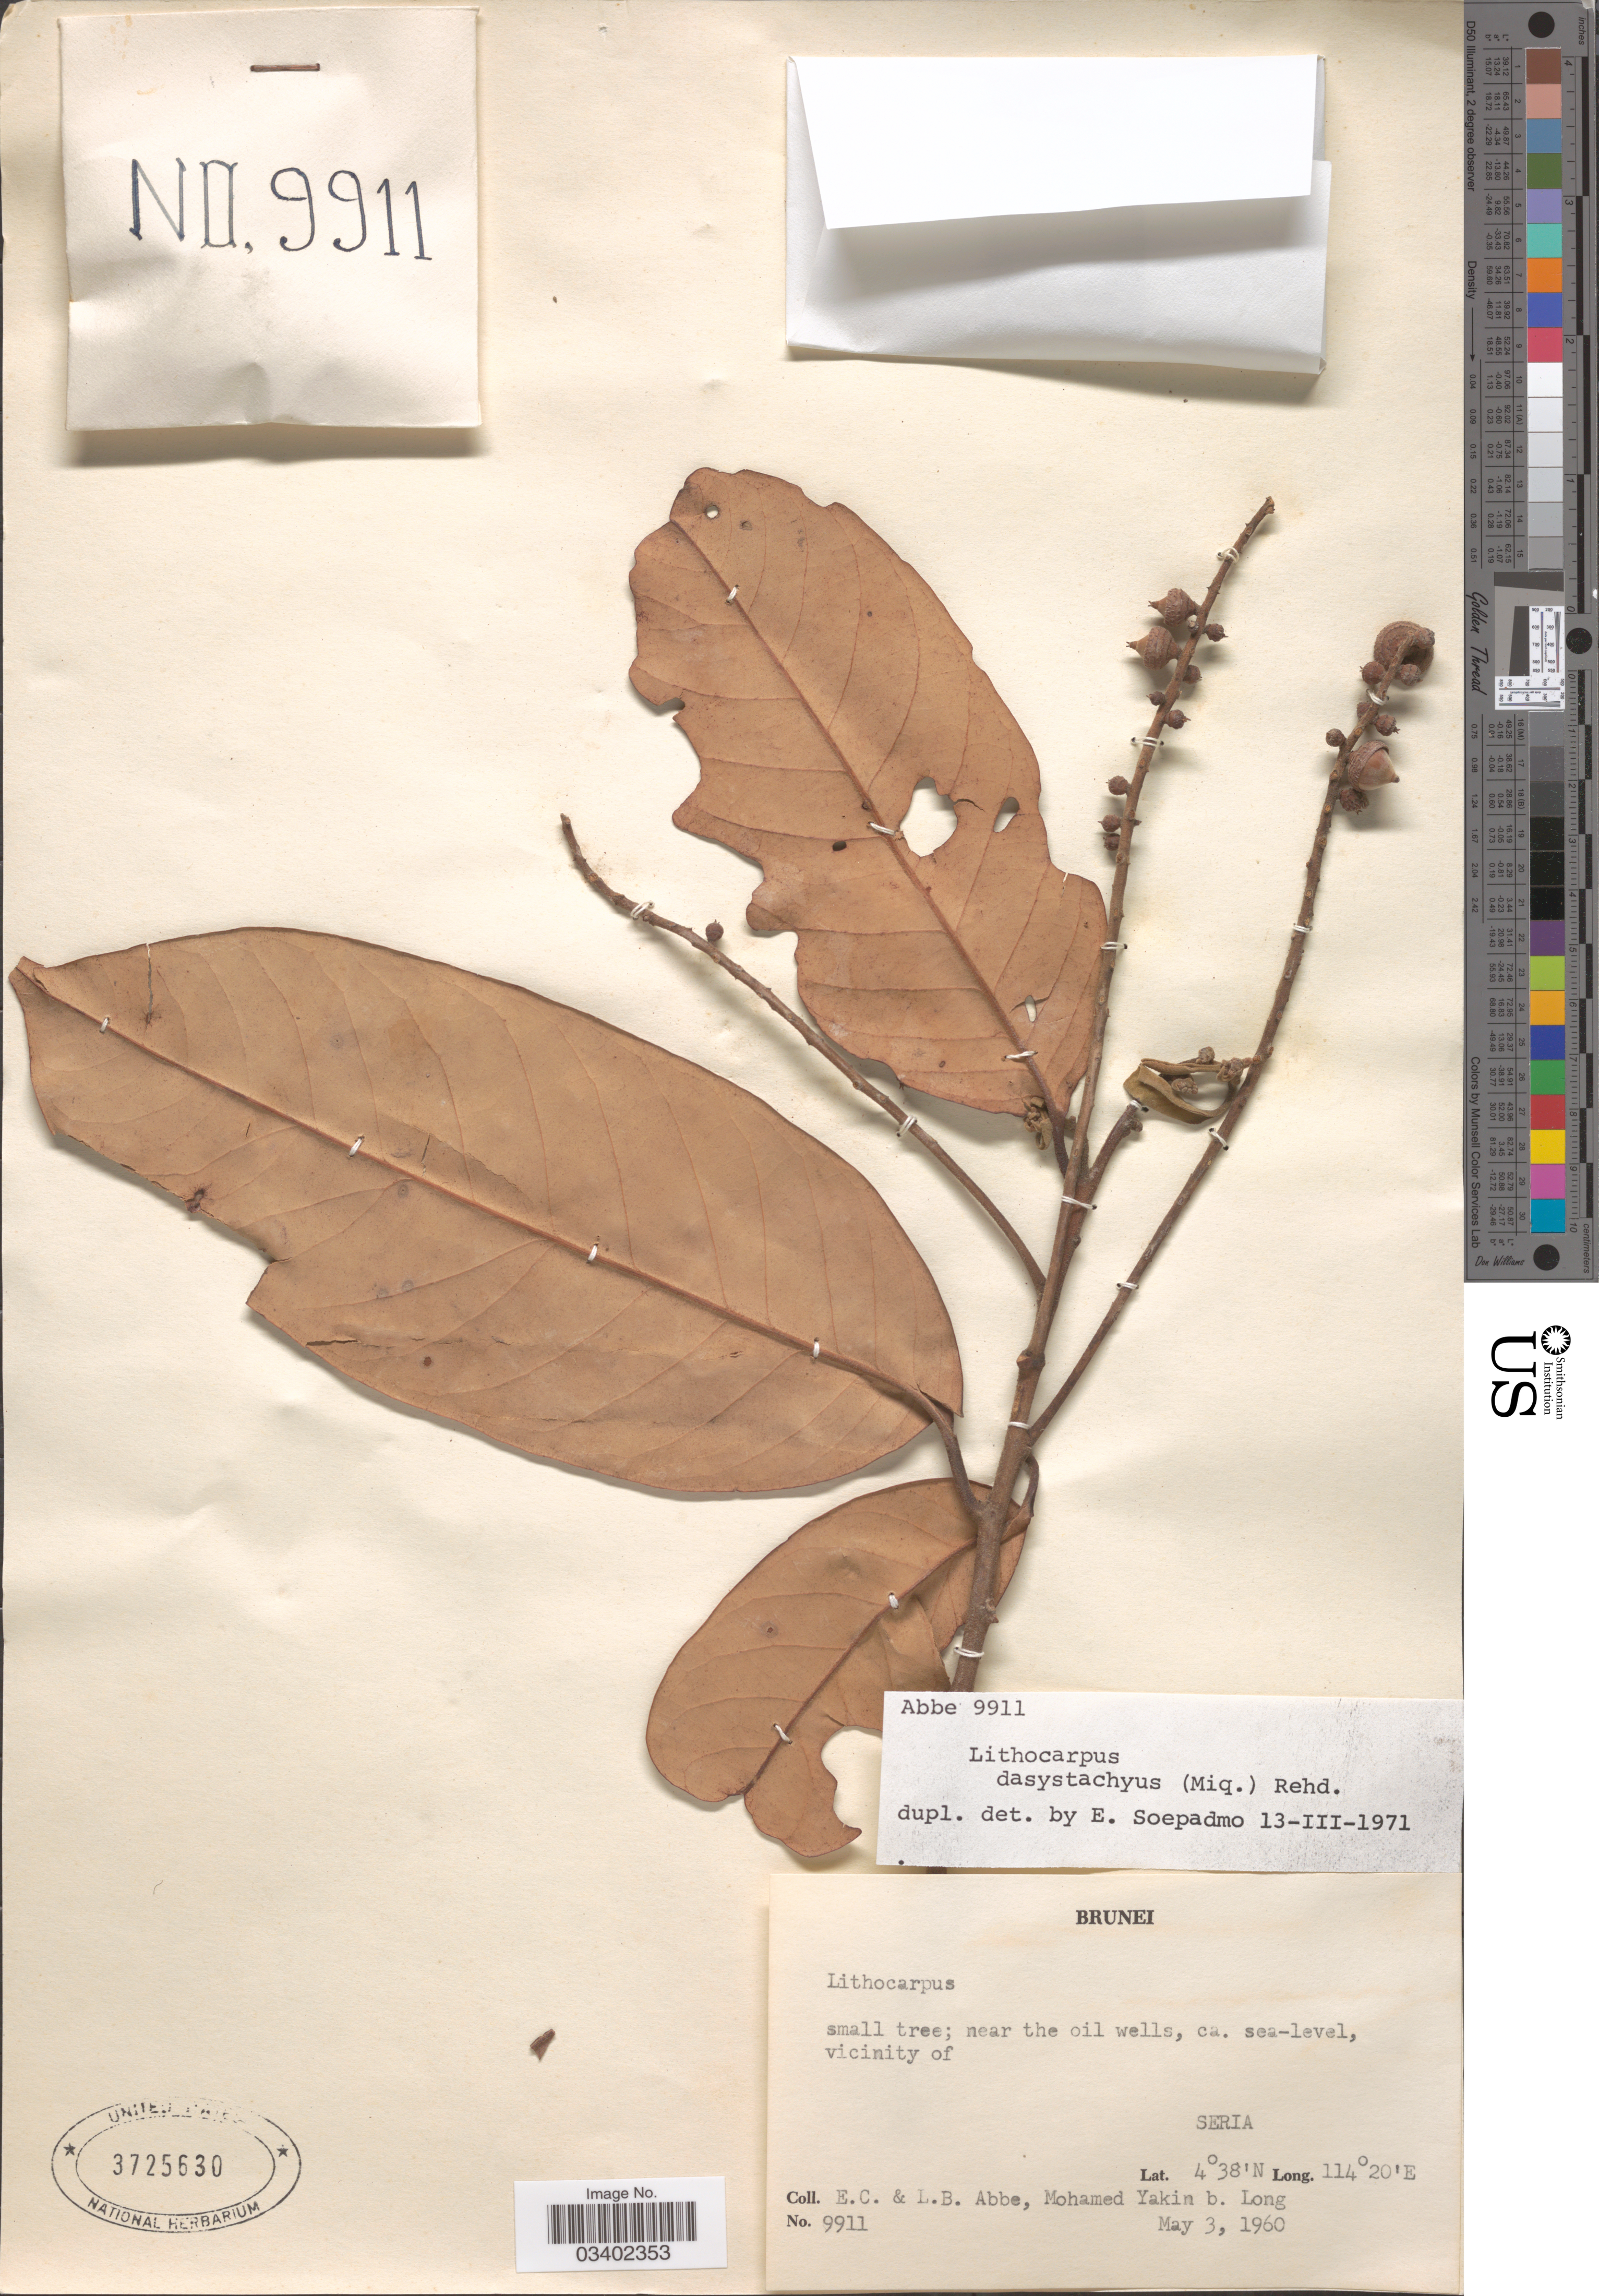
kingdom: Plantae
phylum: Tracheophyta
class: Magnoliopsida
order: Fagales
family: Fagaceae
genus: Lithocarpus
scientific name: Lithocarpus dasystachyus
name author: (Miq.) Rehder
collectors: E. C. Abbe, L. B. Abbe & M. Yakin b. Long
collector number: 9911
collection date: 1960-05-03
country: Brunei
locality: Vicinity of Seria.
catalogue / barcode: US 3725630